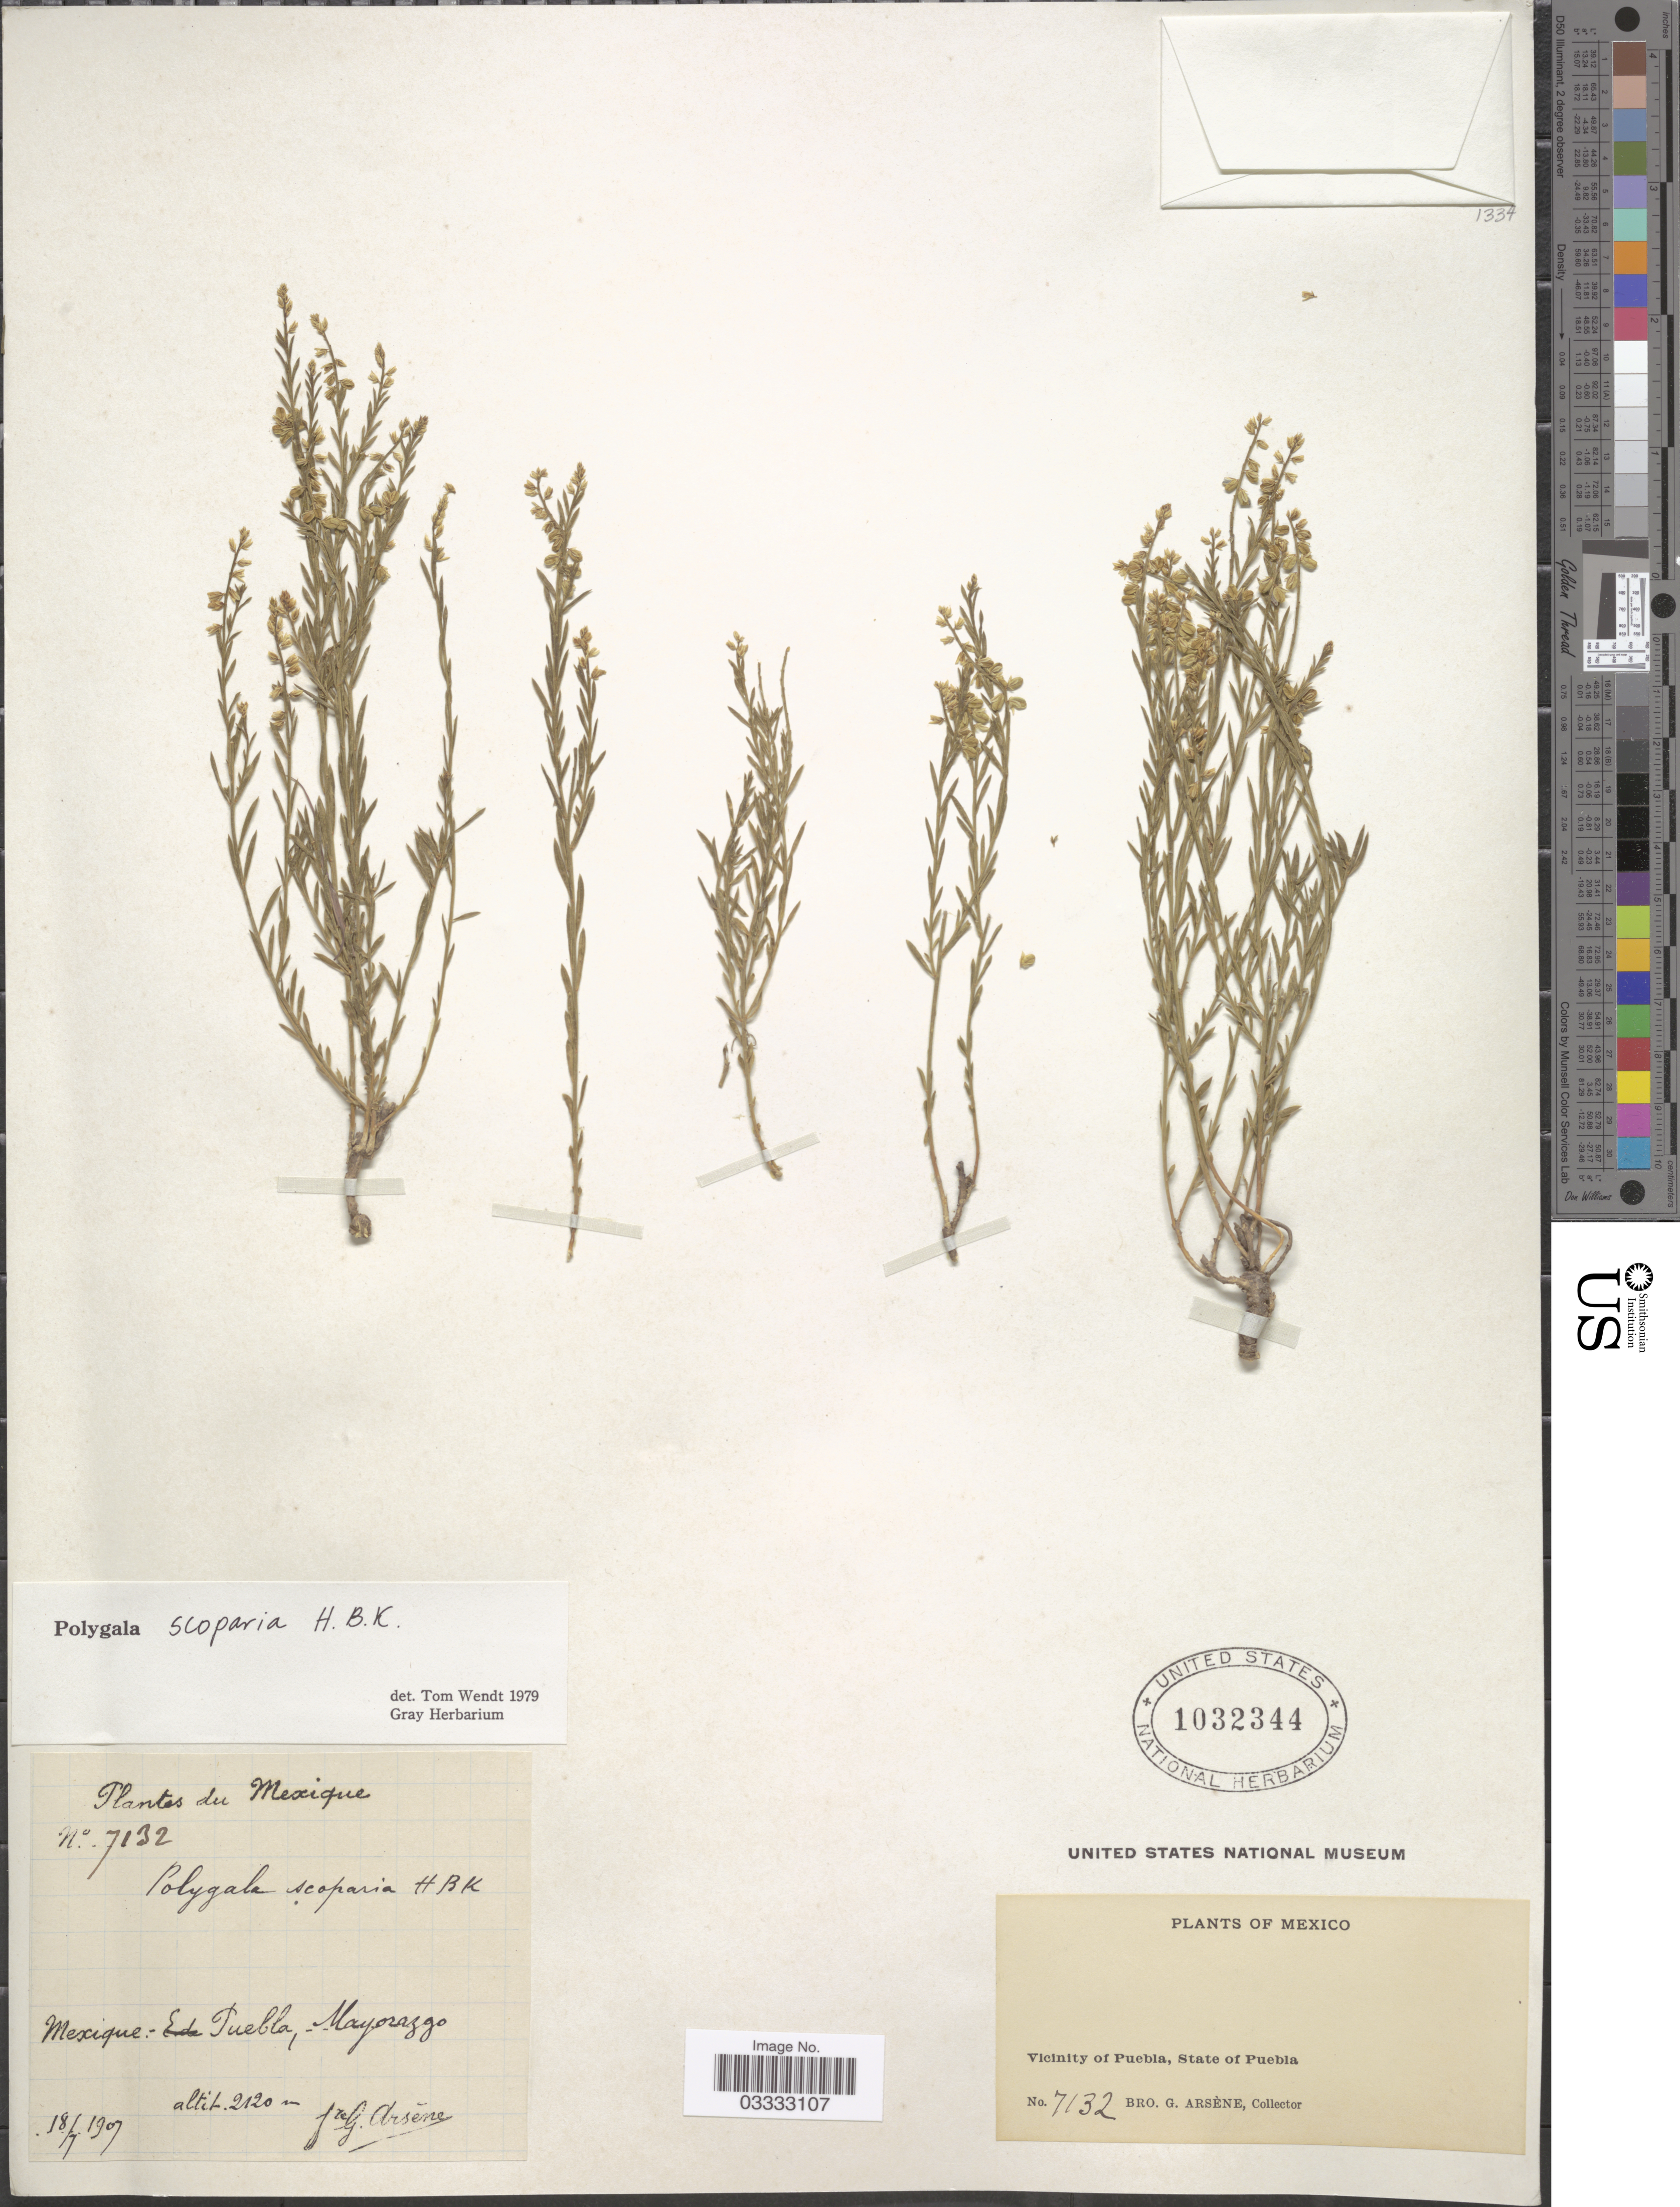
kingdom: Plantae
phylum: Tracheophyta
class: Magnoliopsida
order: Fabales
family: Polygalaceae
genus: Polygala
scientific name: Polygala scoparia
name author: Kunth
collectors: Bro. G. Arsène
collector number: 7132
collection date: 1907-07-18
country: Mexico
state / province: Puebla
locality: Mayorazzo. Vicinity of Puebla.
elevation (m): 2120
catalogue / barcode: US 1032344